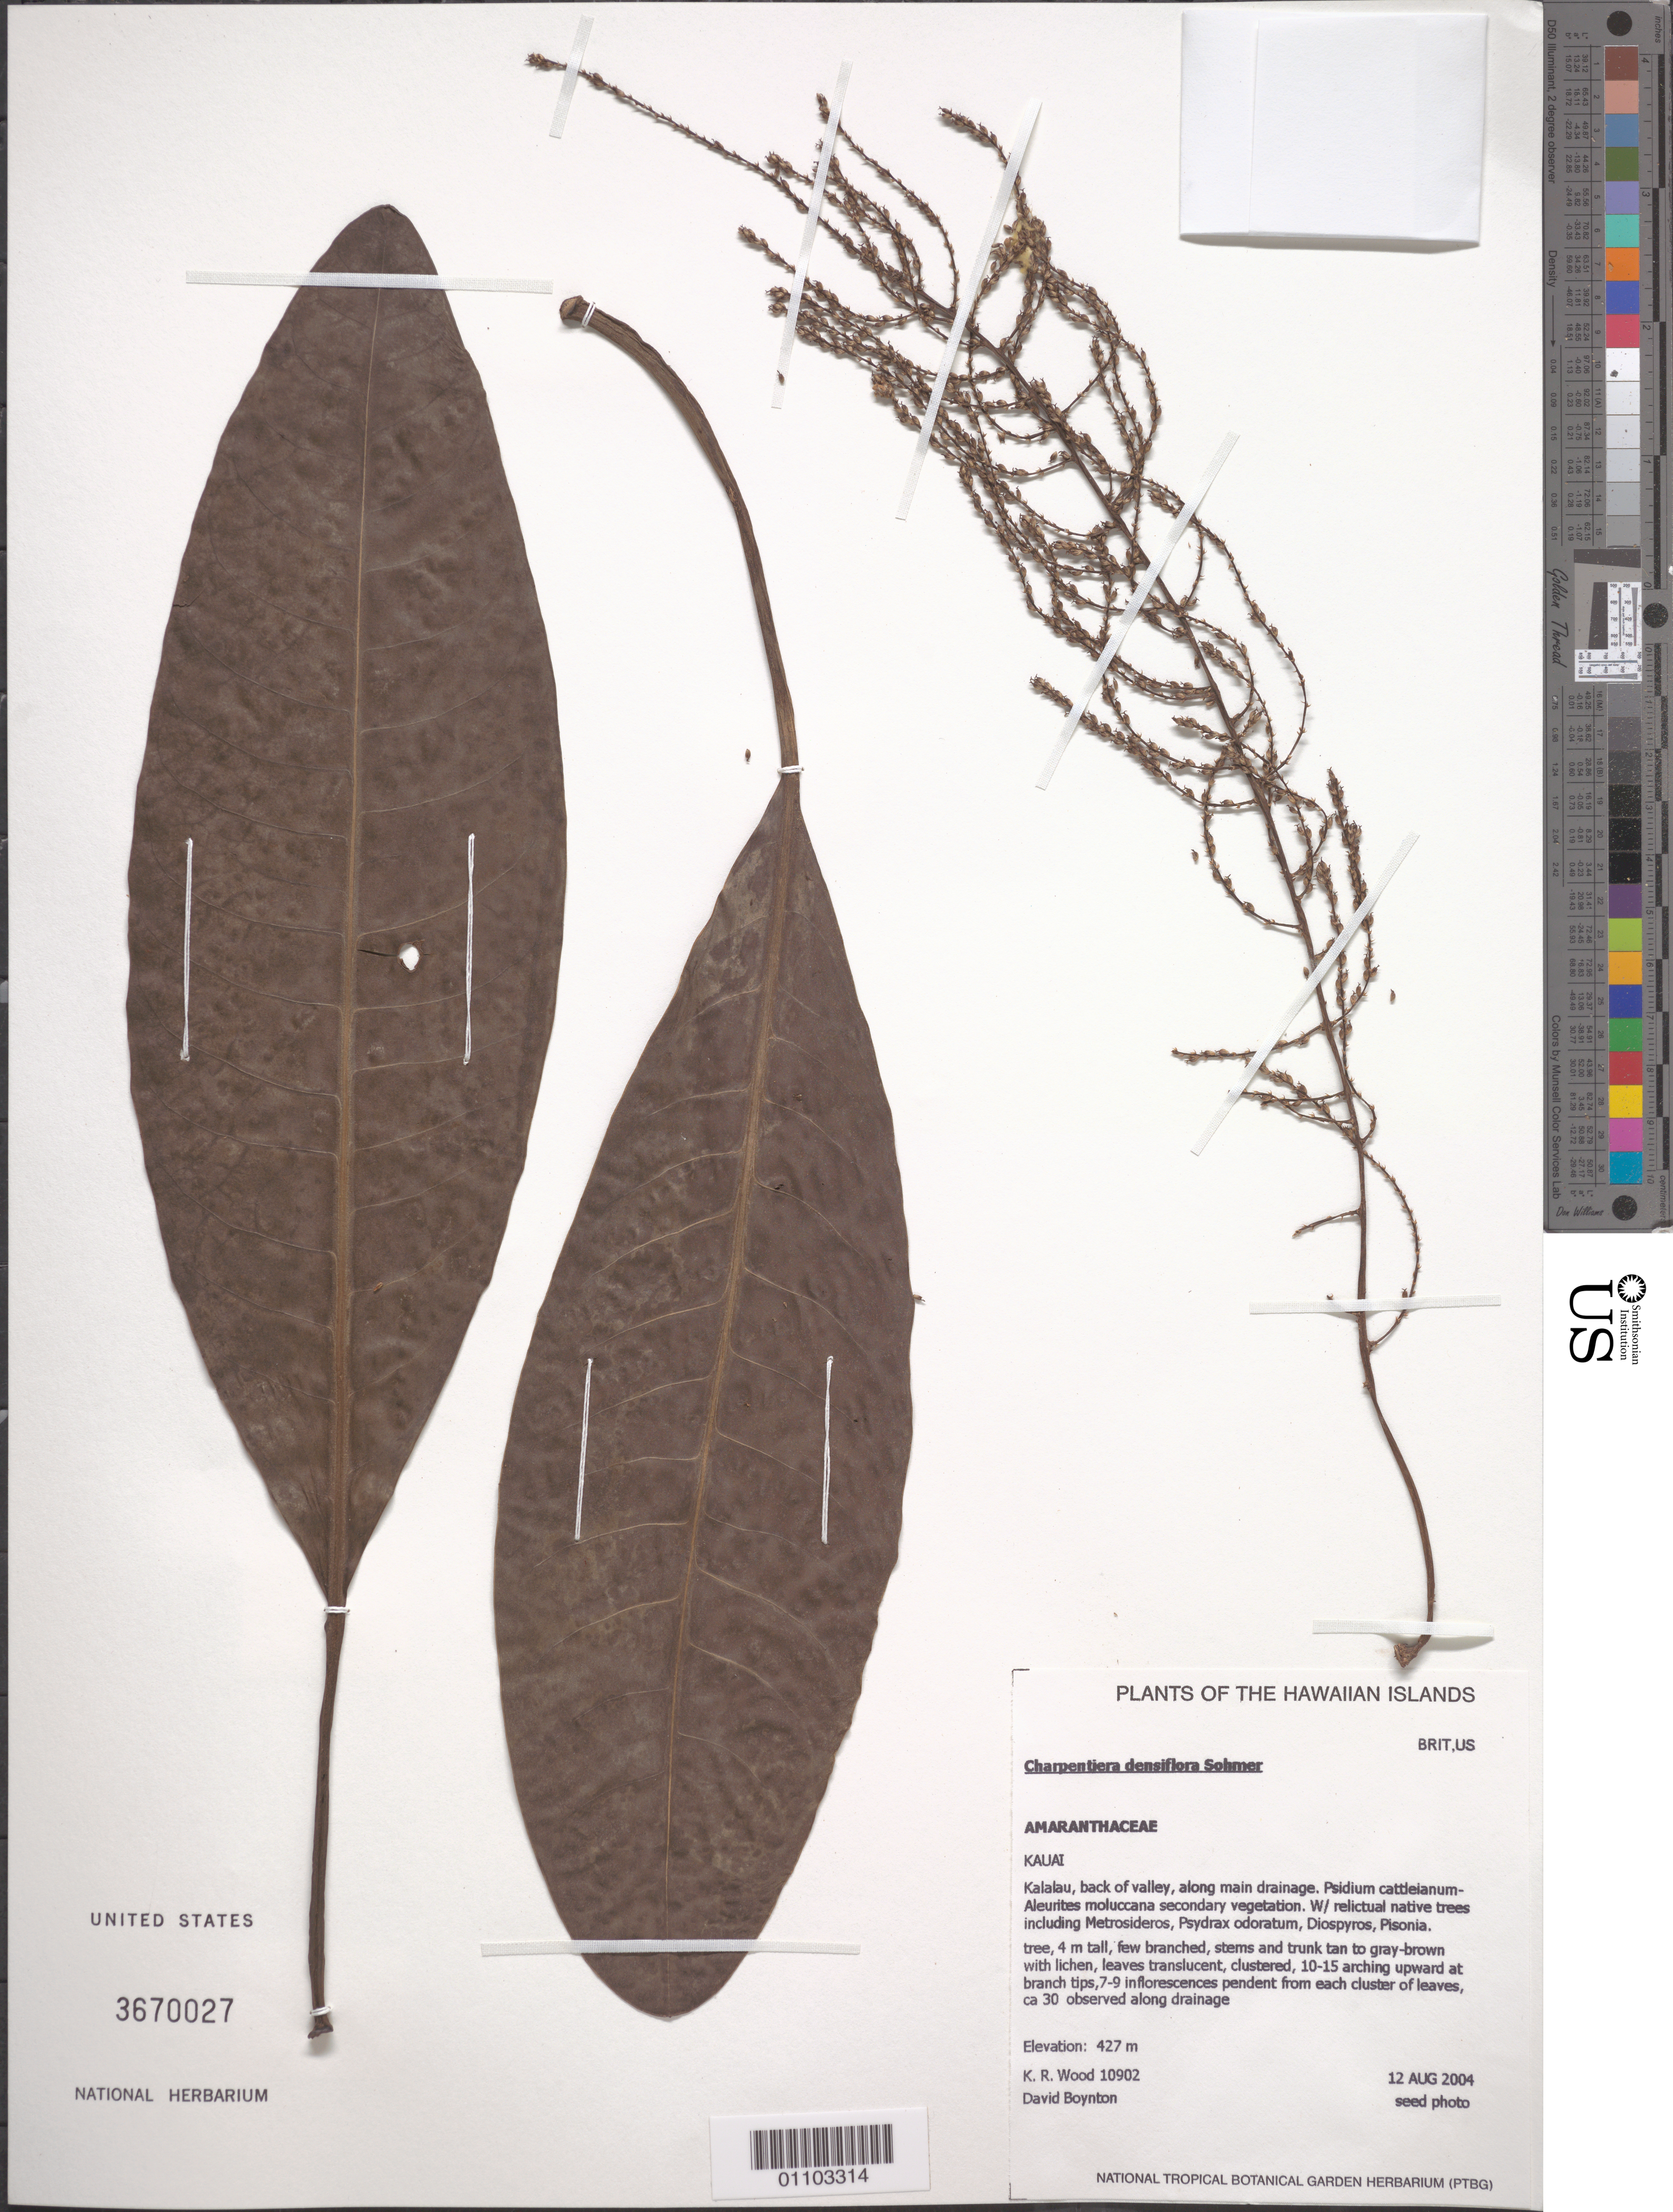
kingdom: Plantae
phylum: Tracheophyta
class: Magnoliopsida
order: Caryophyllales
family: Amaranthaceae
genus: Charpentiera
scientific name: Charpentiera densiflora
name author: Sohmer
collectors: K. R. Wood & D. Boynton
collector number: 10902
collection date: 2004-08-12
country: United States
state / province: Hawaii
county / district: Kauai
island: Kaua'i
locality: Kalalau, back of valley, along main drainage.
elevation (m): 427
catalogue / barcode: US 3670027